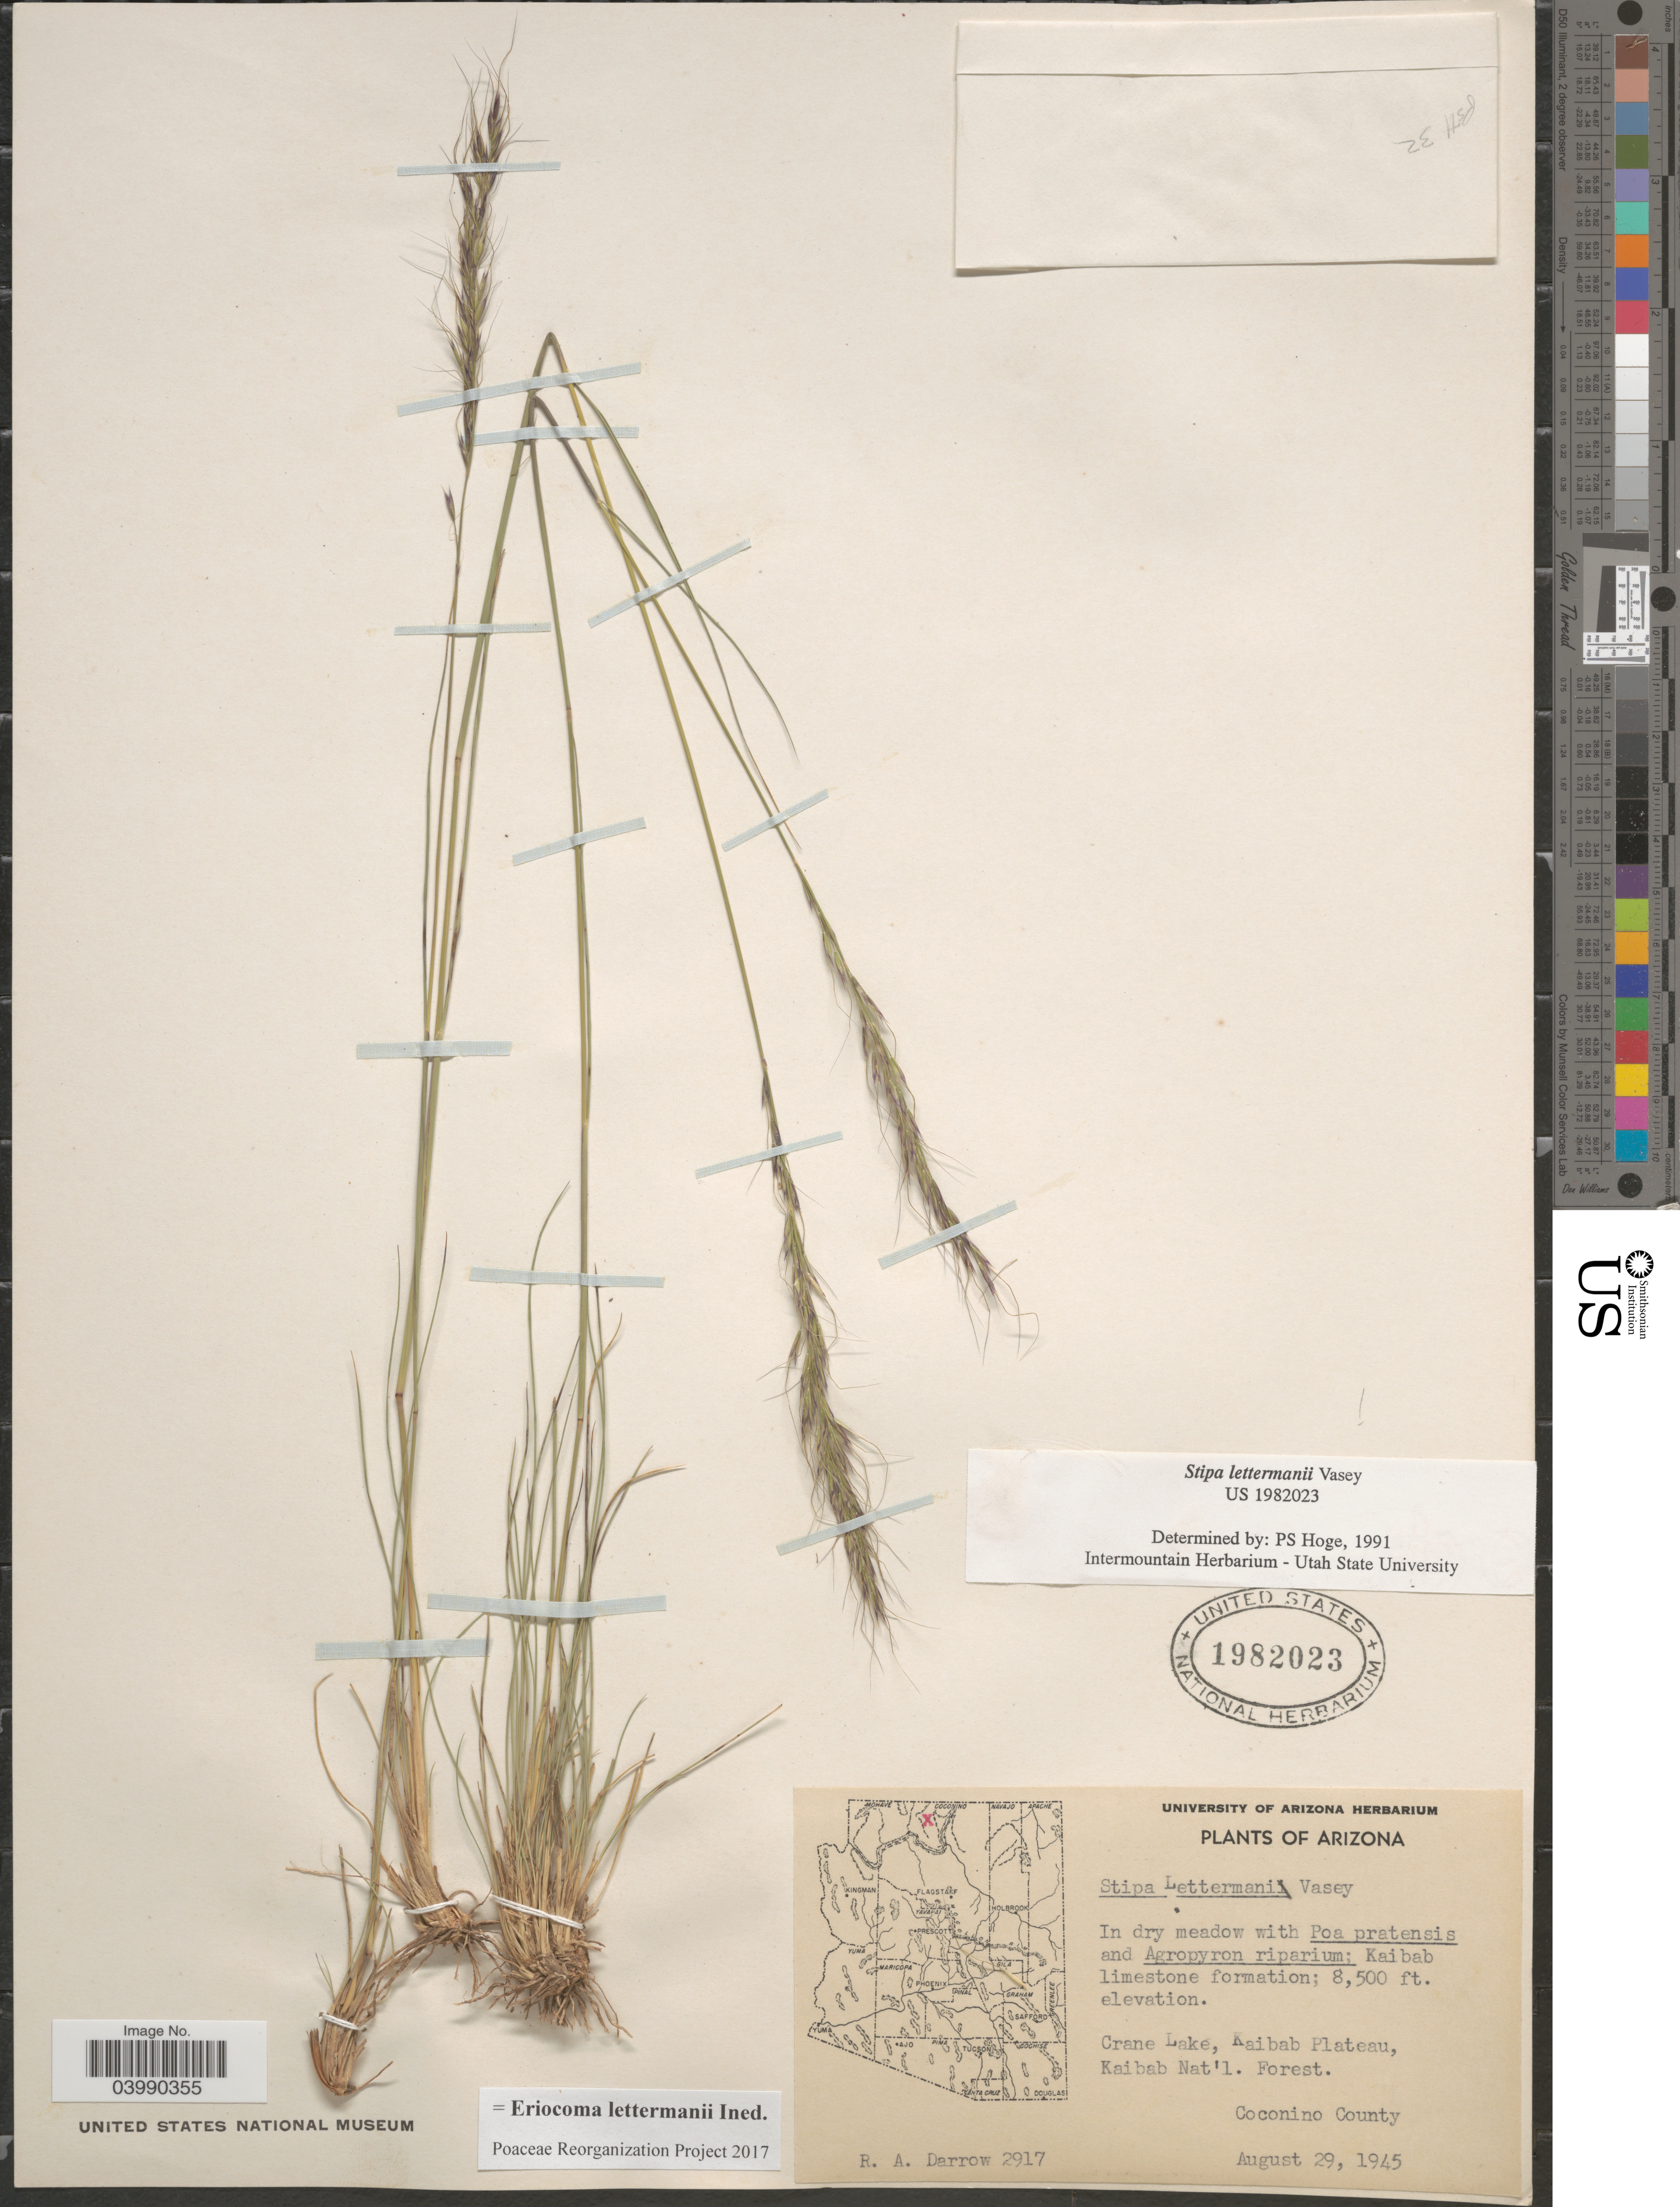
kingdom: Plantae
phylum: Tracheophyta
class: Liliopsida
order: Poales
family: Poaceae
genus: Eriocoma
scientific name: Eriocoma lettermanii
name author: (Vasey) Romasch.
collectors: R. A. Darrow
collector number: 2917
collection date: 1945-08-29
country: United States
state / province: Arizona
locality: Kaibab limestone formation. Crane Lake, Kaibab Plateau, Kaibab Nat'l. Forest. Coconino County.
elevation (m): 2591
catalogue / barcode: US 1982023